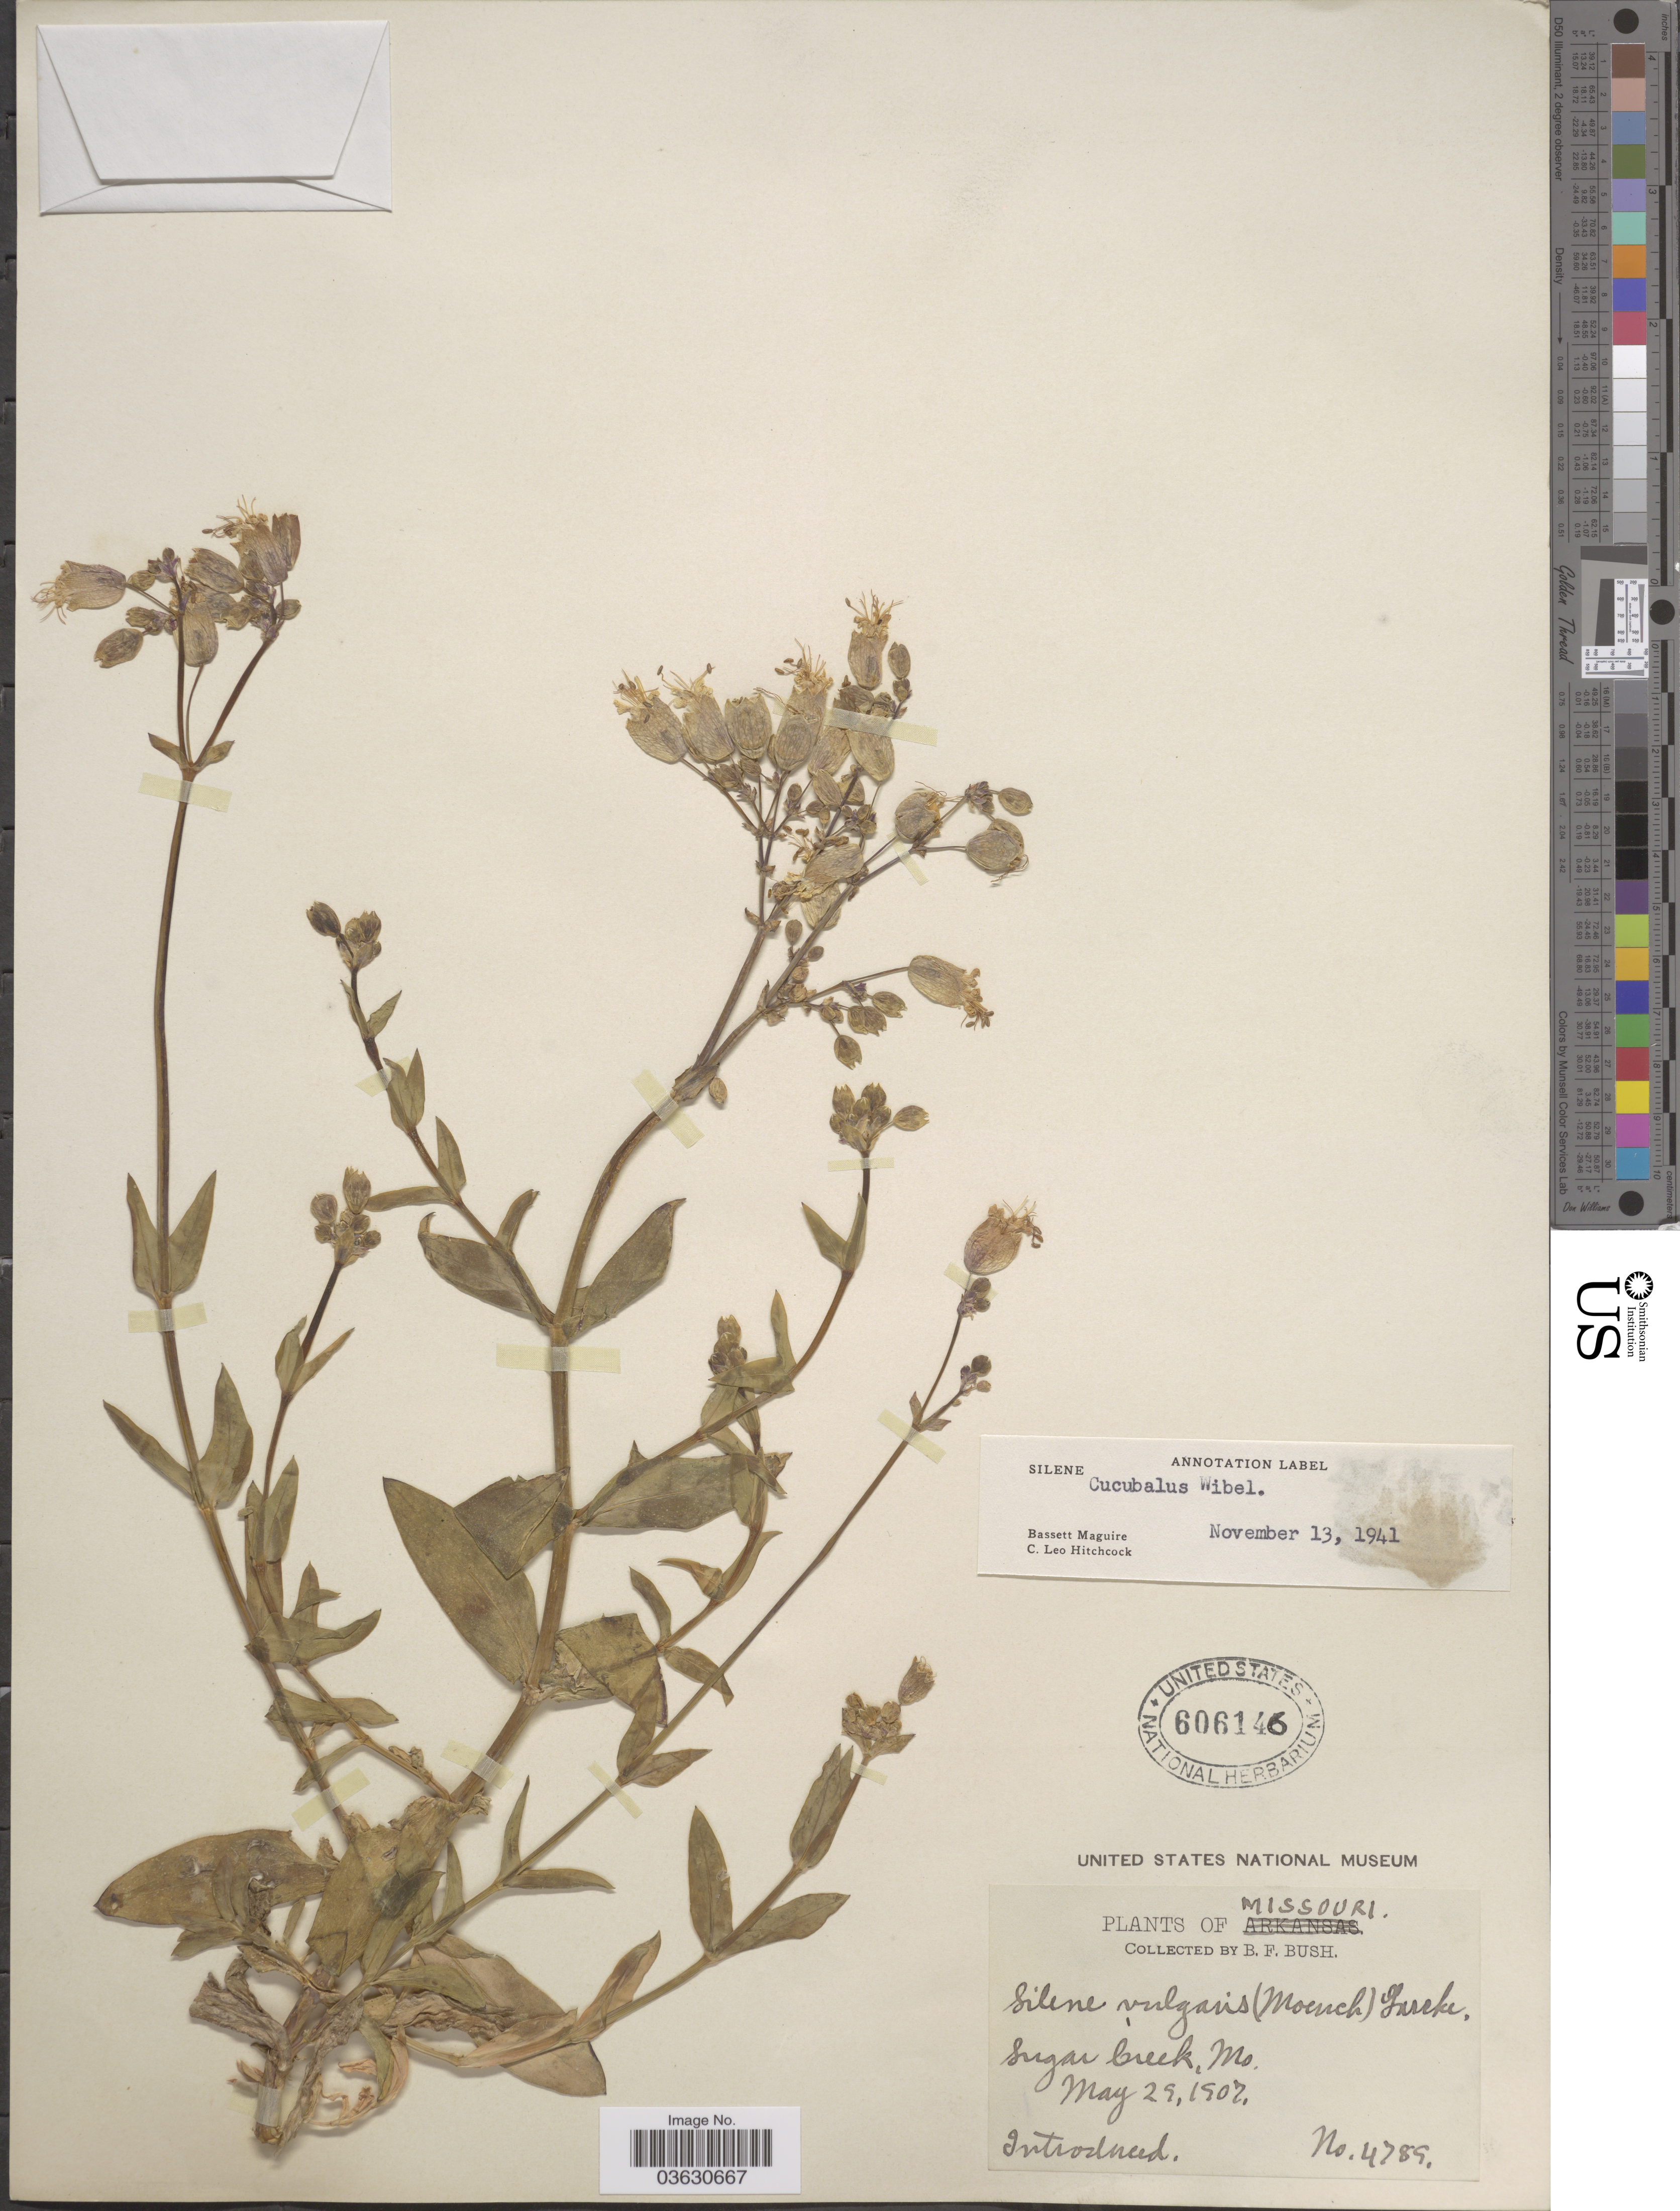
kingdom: Plantae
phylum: Tracheophyta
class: Magnoliopsida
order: Caryophyllales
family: Caryophyllaceae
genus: Silene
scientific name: Silene cucubalus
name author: L.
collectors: B. F. Bush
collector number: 4785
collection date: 1907-05-29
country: United States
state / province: Missouri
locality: Sugar Creek.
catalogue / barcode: US 606146